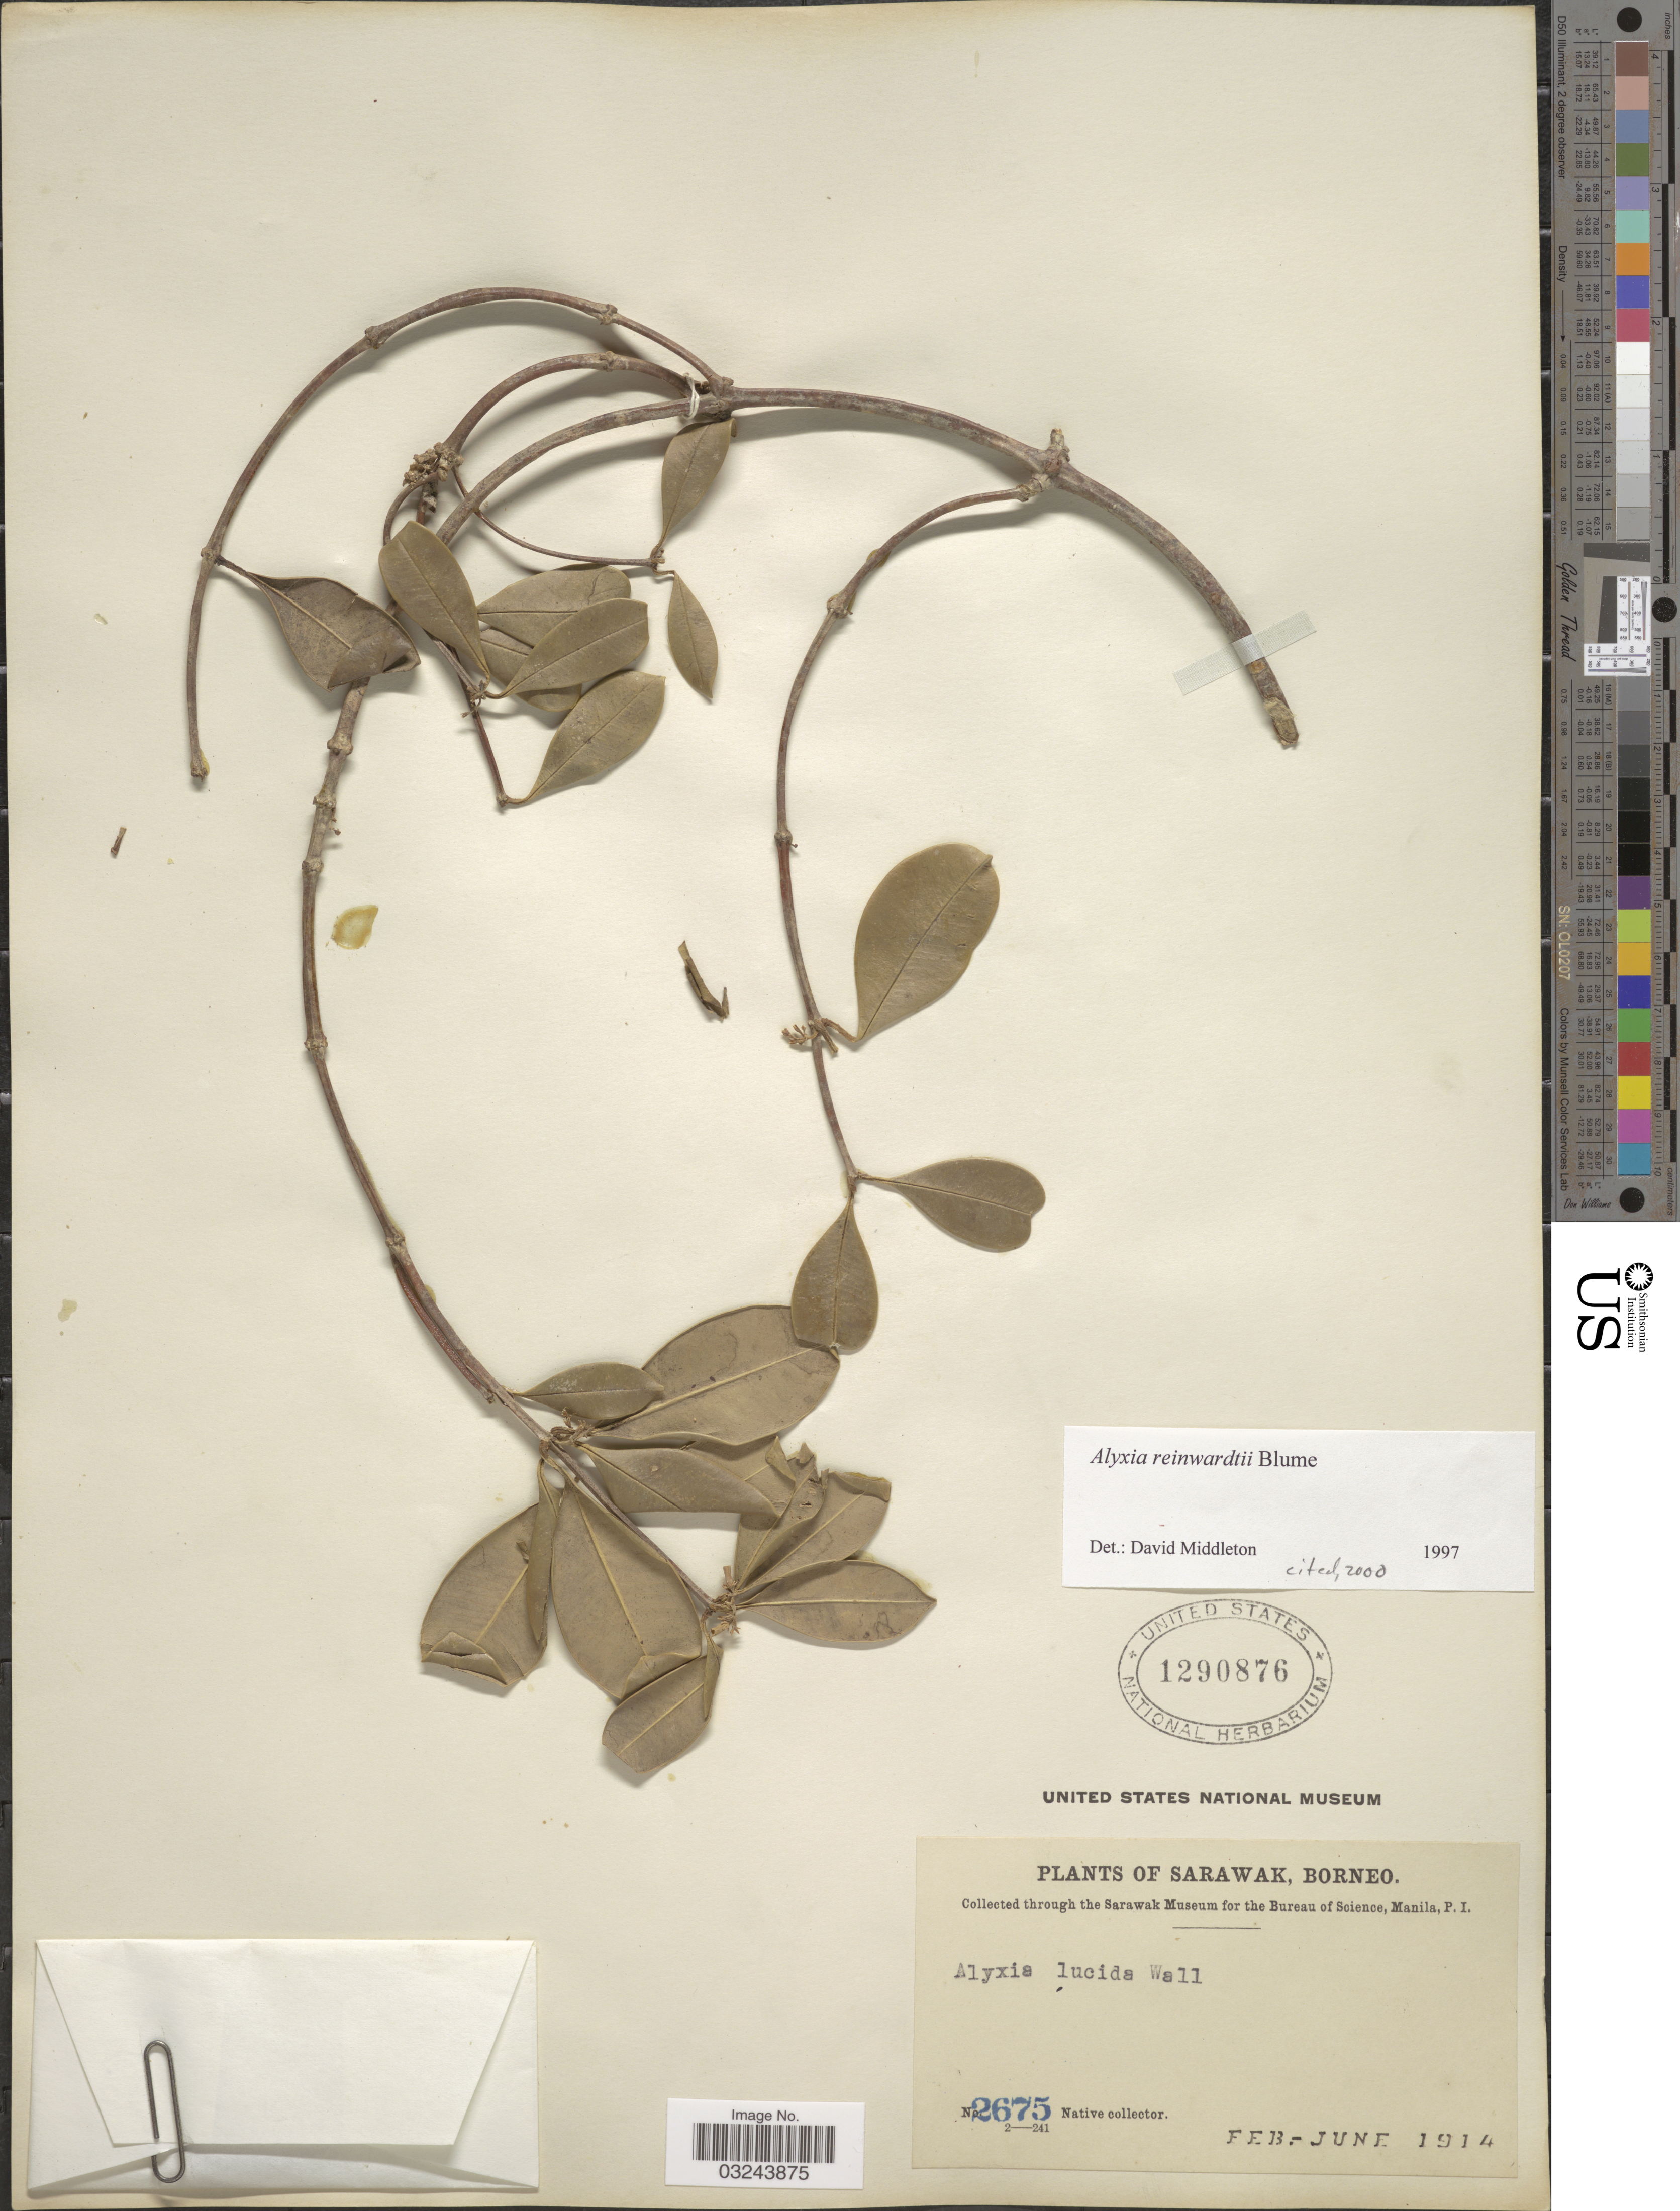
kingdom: Plantae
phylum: Tracheophyta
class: Magnoliopsida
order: Gentianales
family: Apocynaceae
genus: Alyxia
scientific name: Alyxia reinwardtii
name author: Blume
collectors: Native collector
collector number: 2675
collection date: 1914-02/1914-06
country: Malaysia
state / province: Sarawak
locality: Borneo.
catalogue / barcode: US 1290876